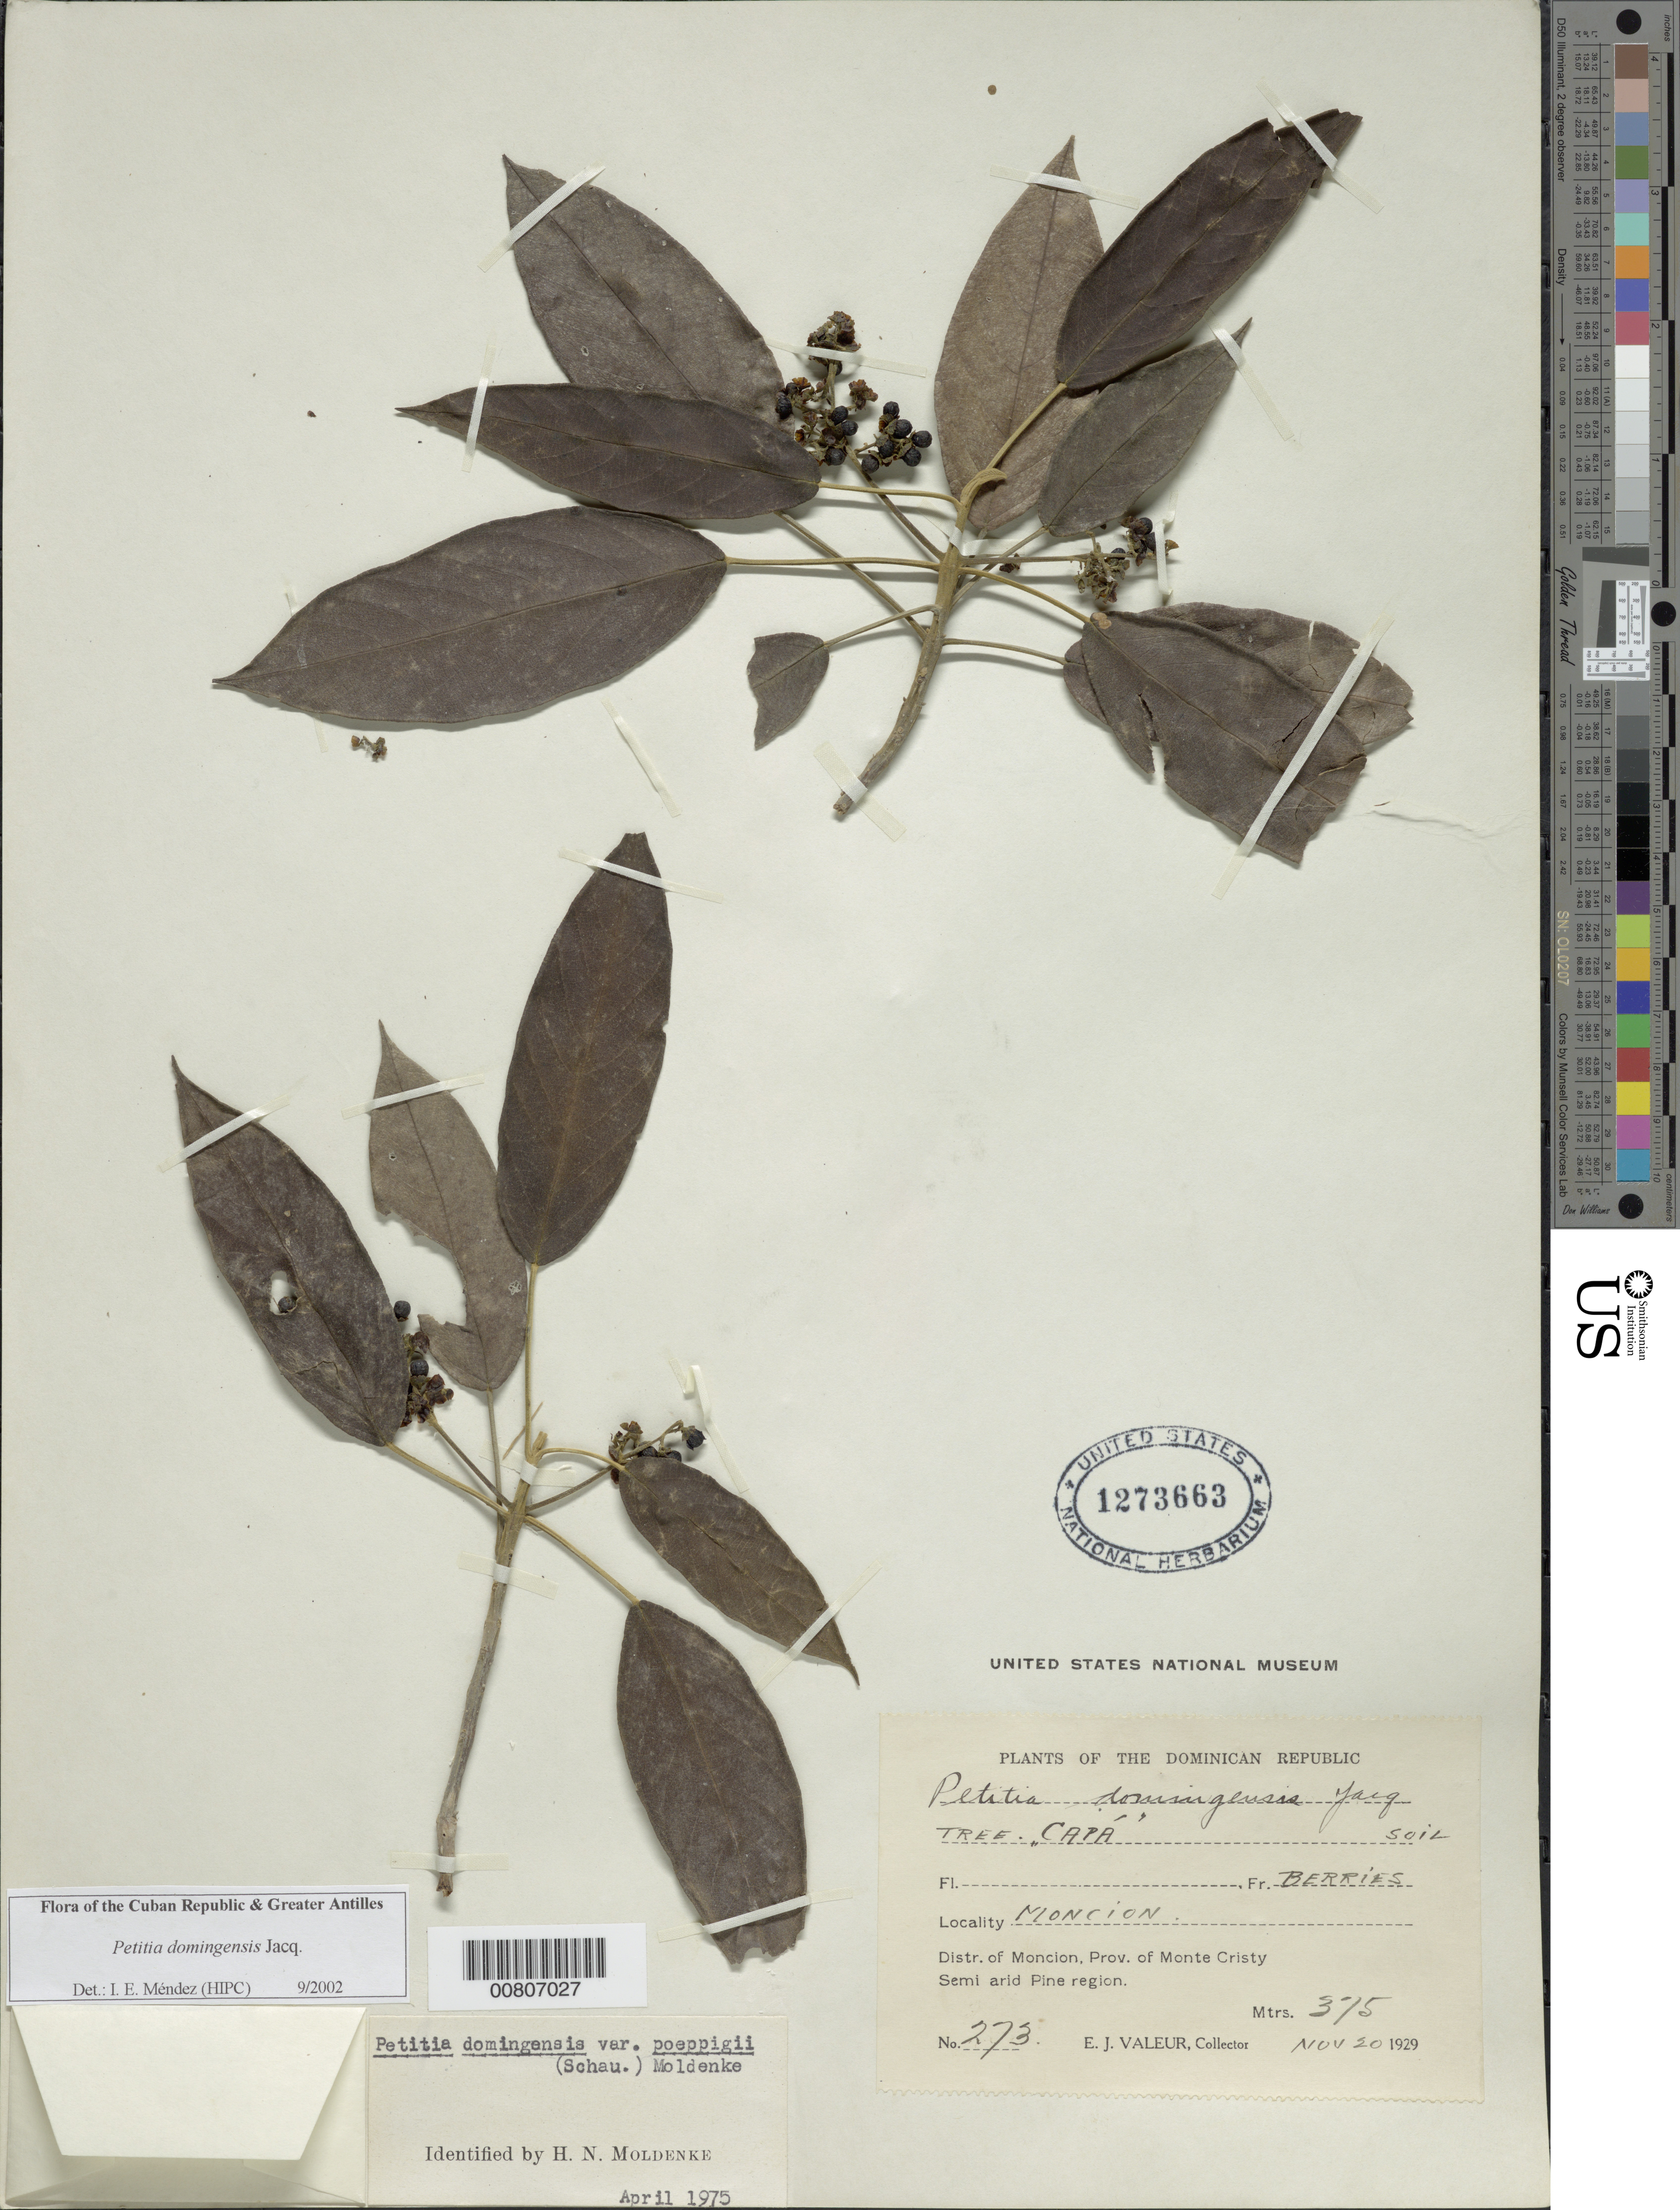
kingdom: Plantae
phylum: Tracheophyta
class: Magnoliopsida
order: Lamiales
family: Lamiaceae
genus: Petitia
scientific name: Petitia domingensis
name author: Jacq.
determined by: Méndez, Isidro E., (HIPC)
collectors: E. Valeur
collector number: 273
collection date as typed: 20 Nov 1929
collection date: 1929-11-20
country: Dominican Republic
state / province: Monte Cristi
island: Hispaniola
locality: Dist. Monción; Monción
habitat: Soil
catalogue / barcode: US 1273663